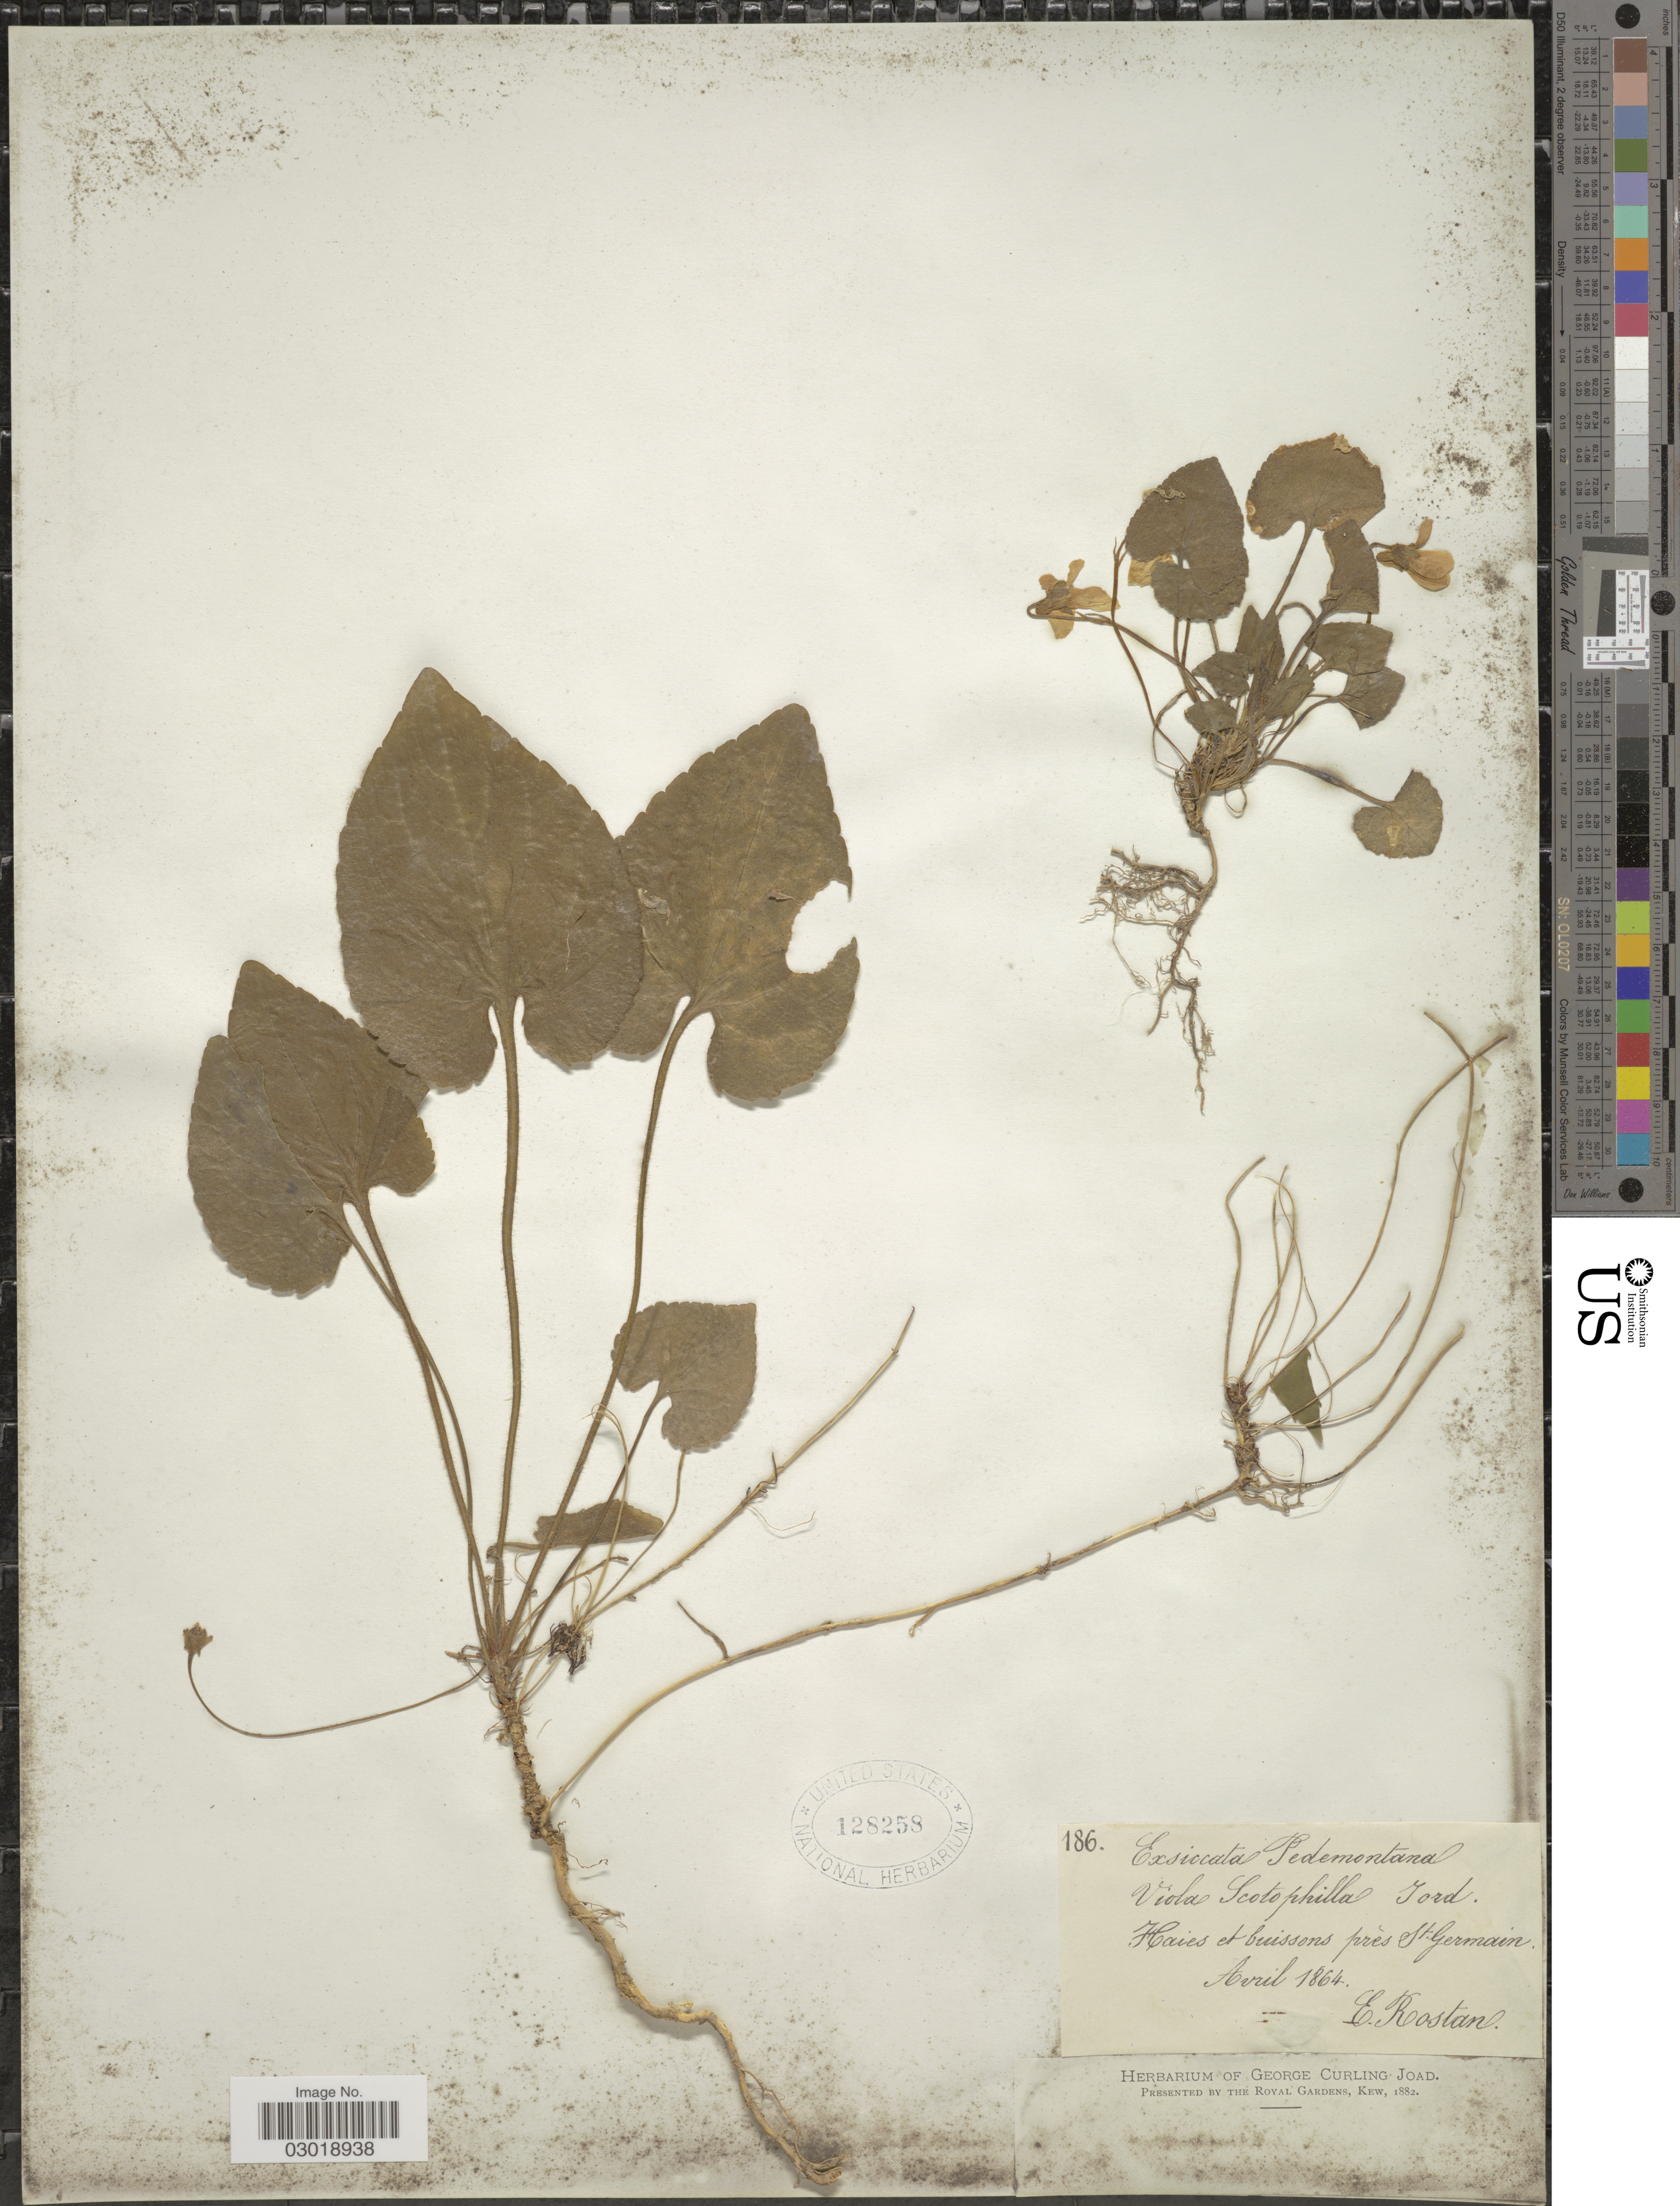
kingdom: Plantae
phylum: Tracheophyta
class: Magnoliopsida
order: Malpighiales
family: Violaceae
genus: Viola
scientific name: Viola scotophylla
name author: Jord.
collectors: E. Rostan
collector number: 186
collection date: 1864-04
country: Italy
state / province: Piedmont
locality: Pedemontana. Haies et buissons près St. Germain.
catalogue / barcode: US 128258